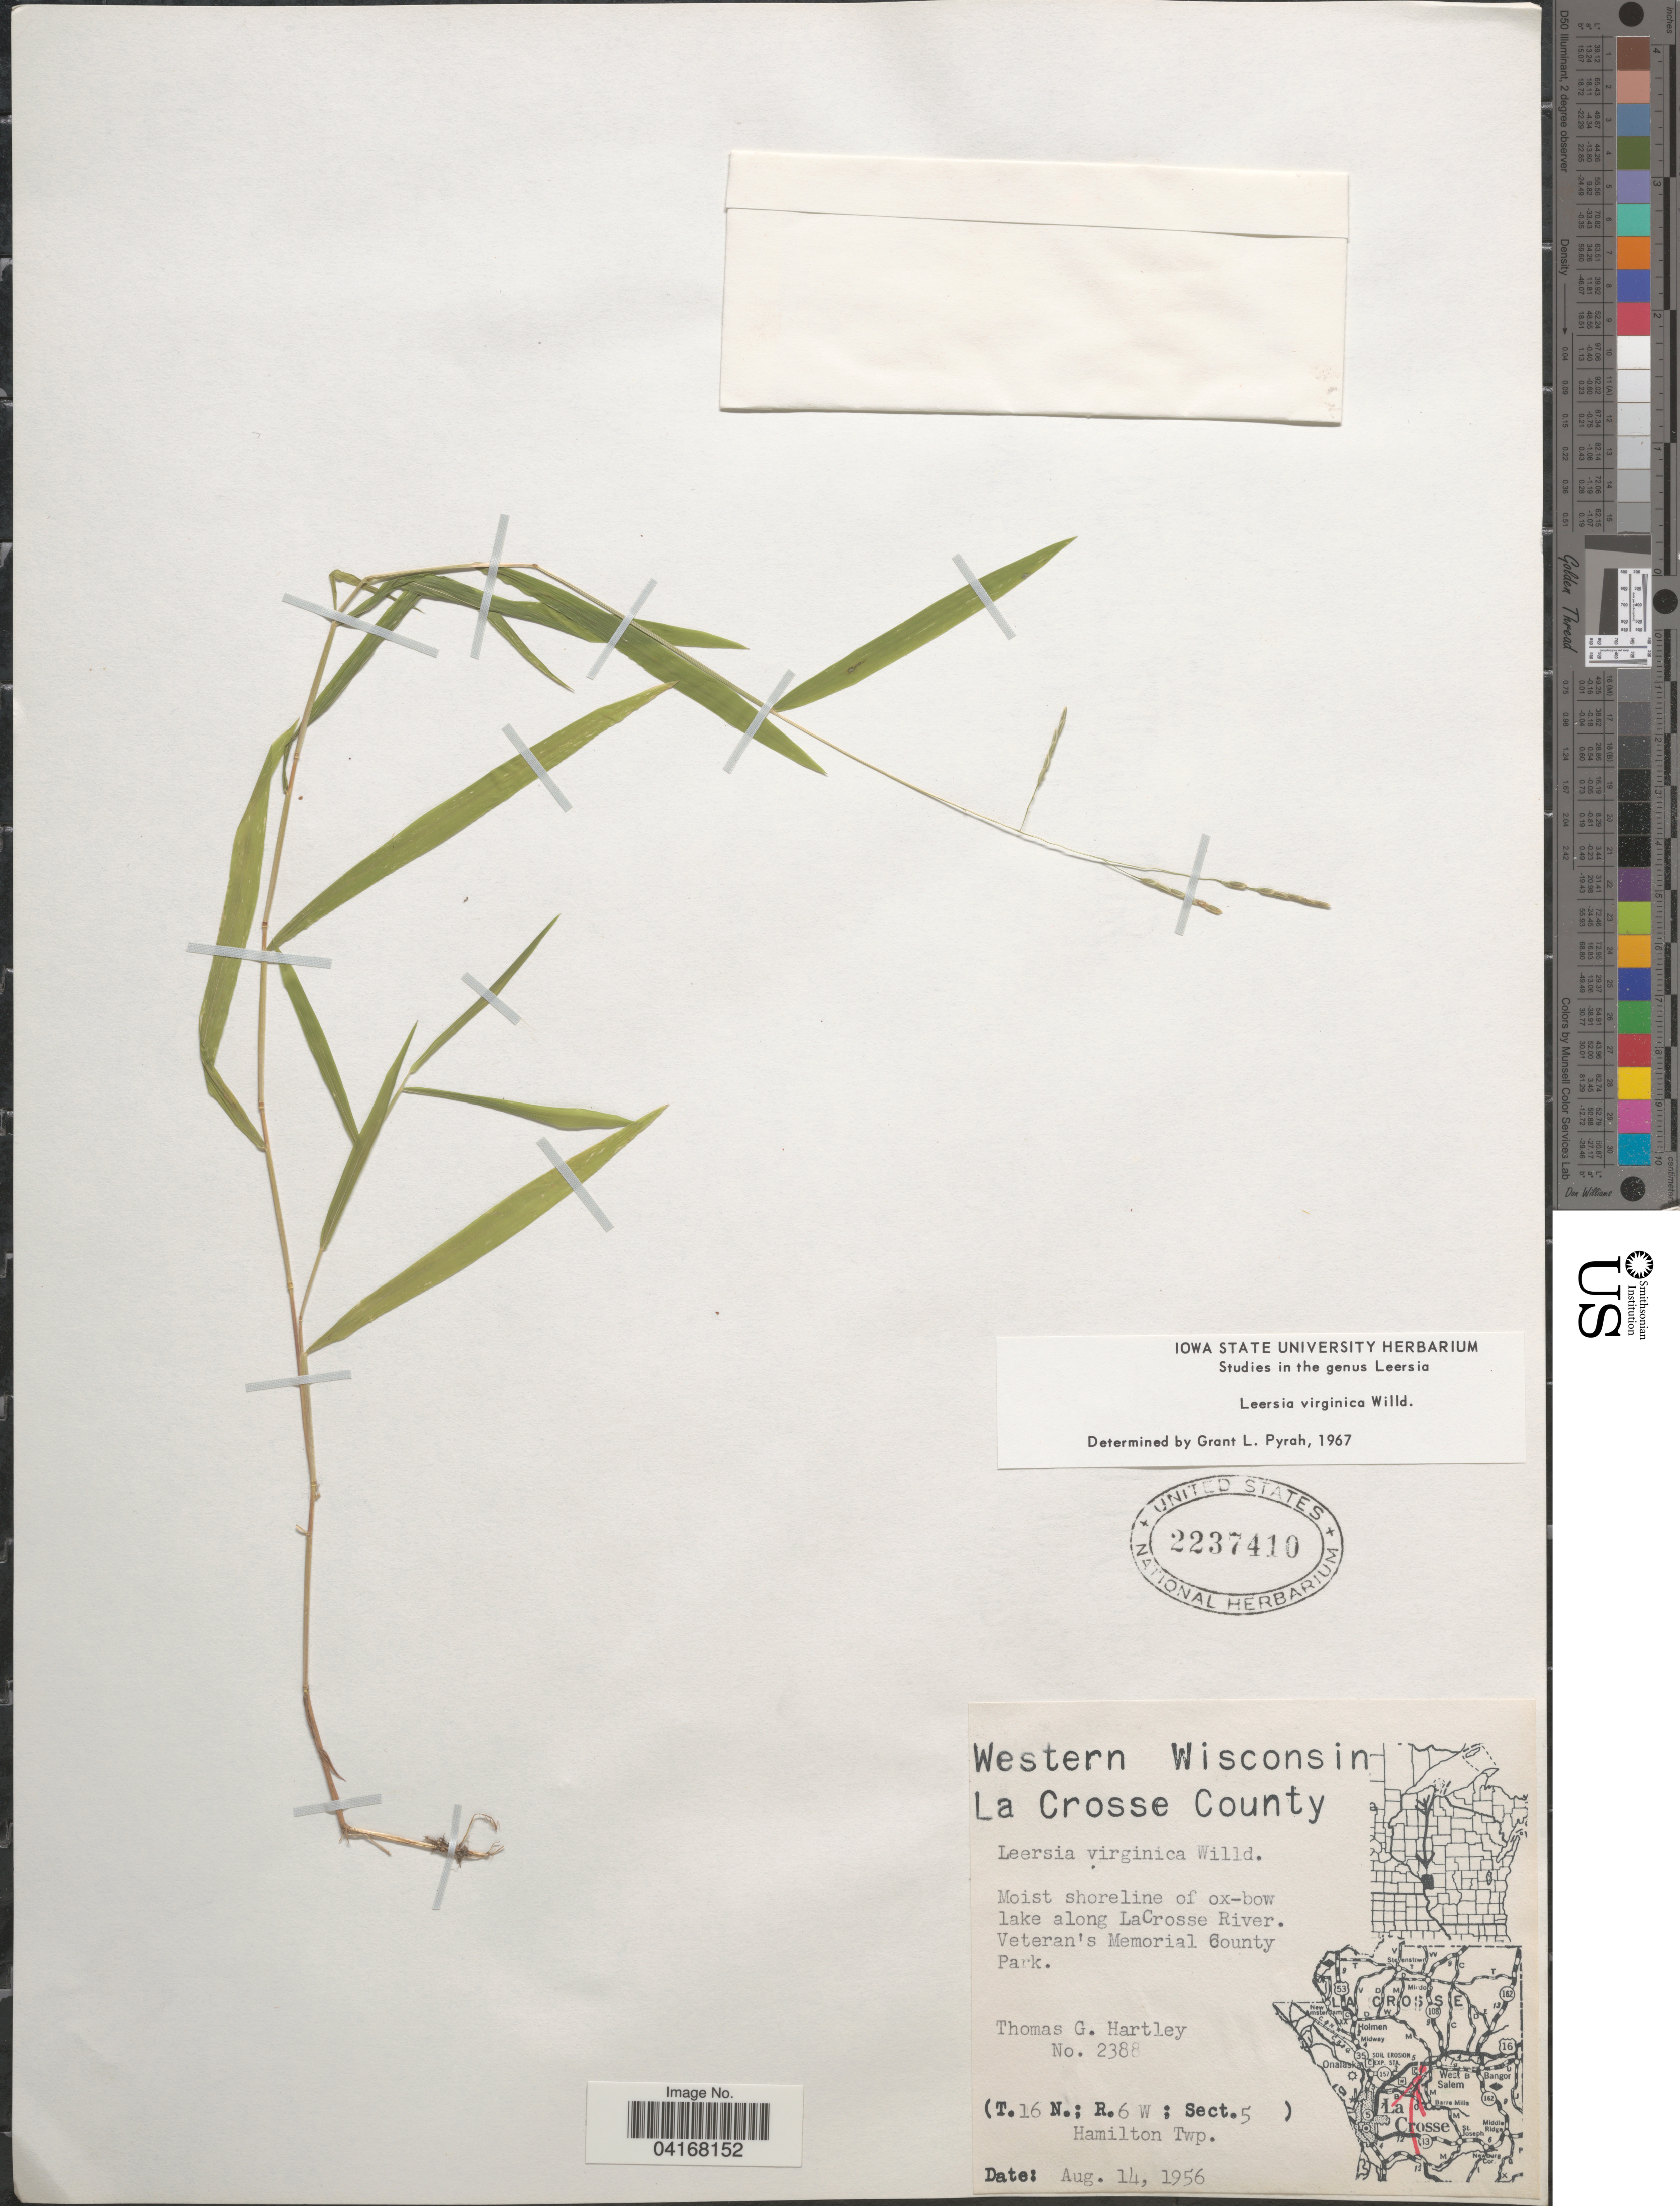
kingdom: Plantae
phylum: Tracheophyta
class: Liliopsida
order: Poales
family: Poaceae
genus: Leersia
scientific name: Leersia virginica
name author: Willd.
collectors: T. G. Hartley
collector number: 2388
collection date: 1956-08-14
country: United States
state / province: Wisconsin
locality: Western Wisconsin. La Crosse County. Moist shoreline of ox-bow lake along LaCrosse River. Veteran's Memorial County Park. (T. 16N.; R. 6 W; Sect. 5) Hamilton Twp.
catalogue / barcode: US 2237410